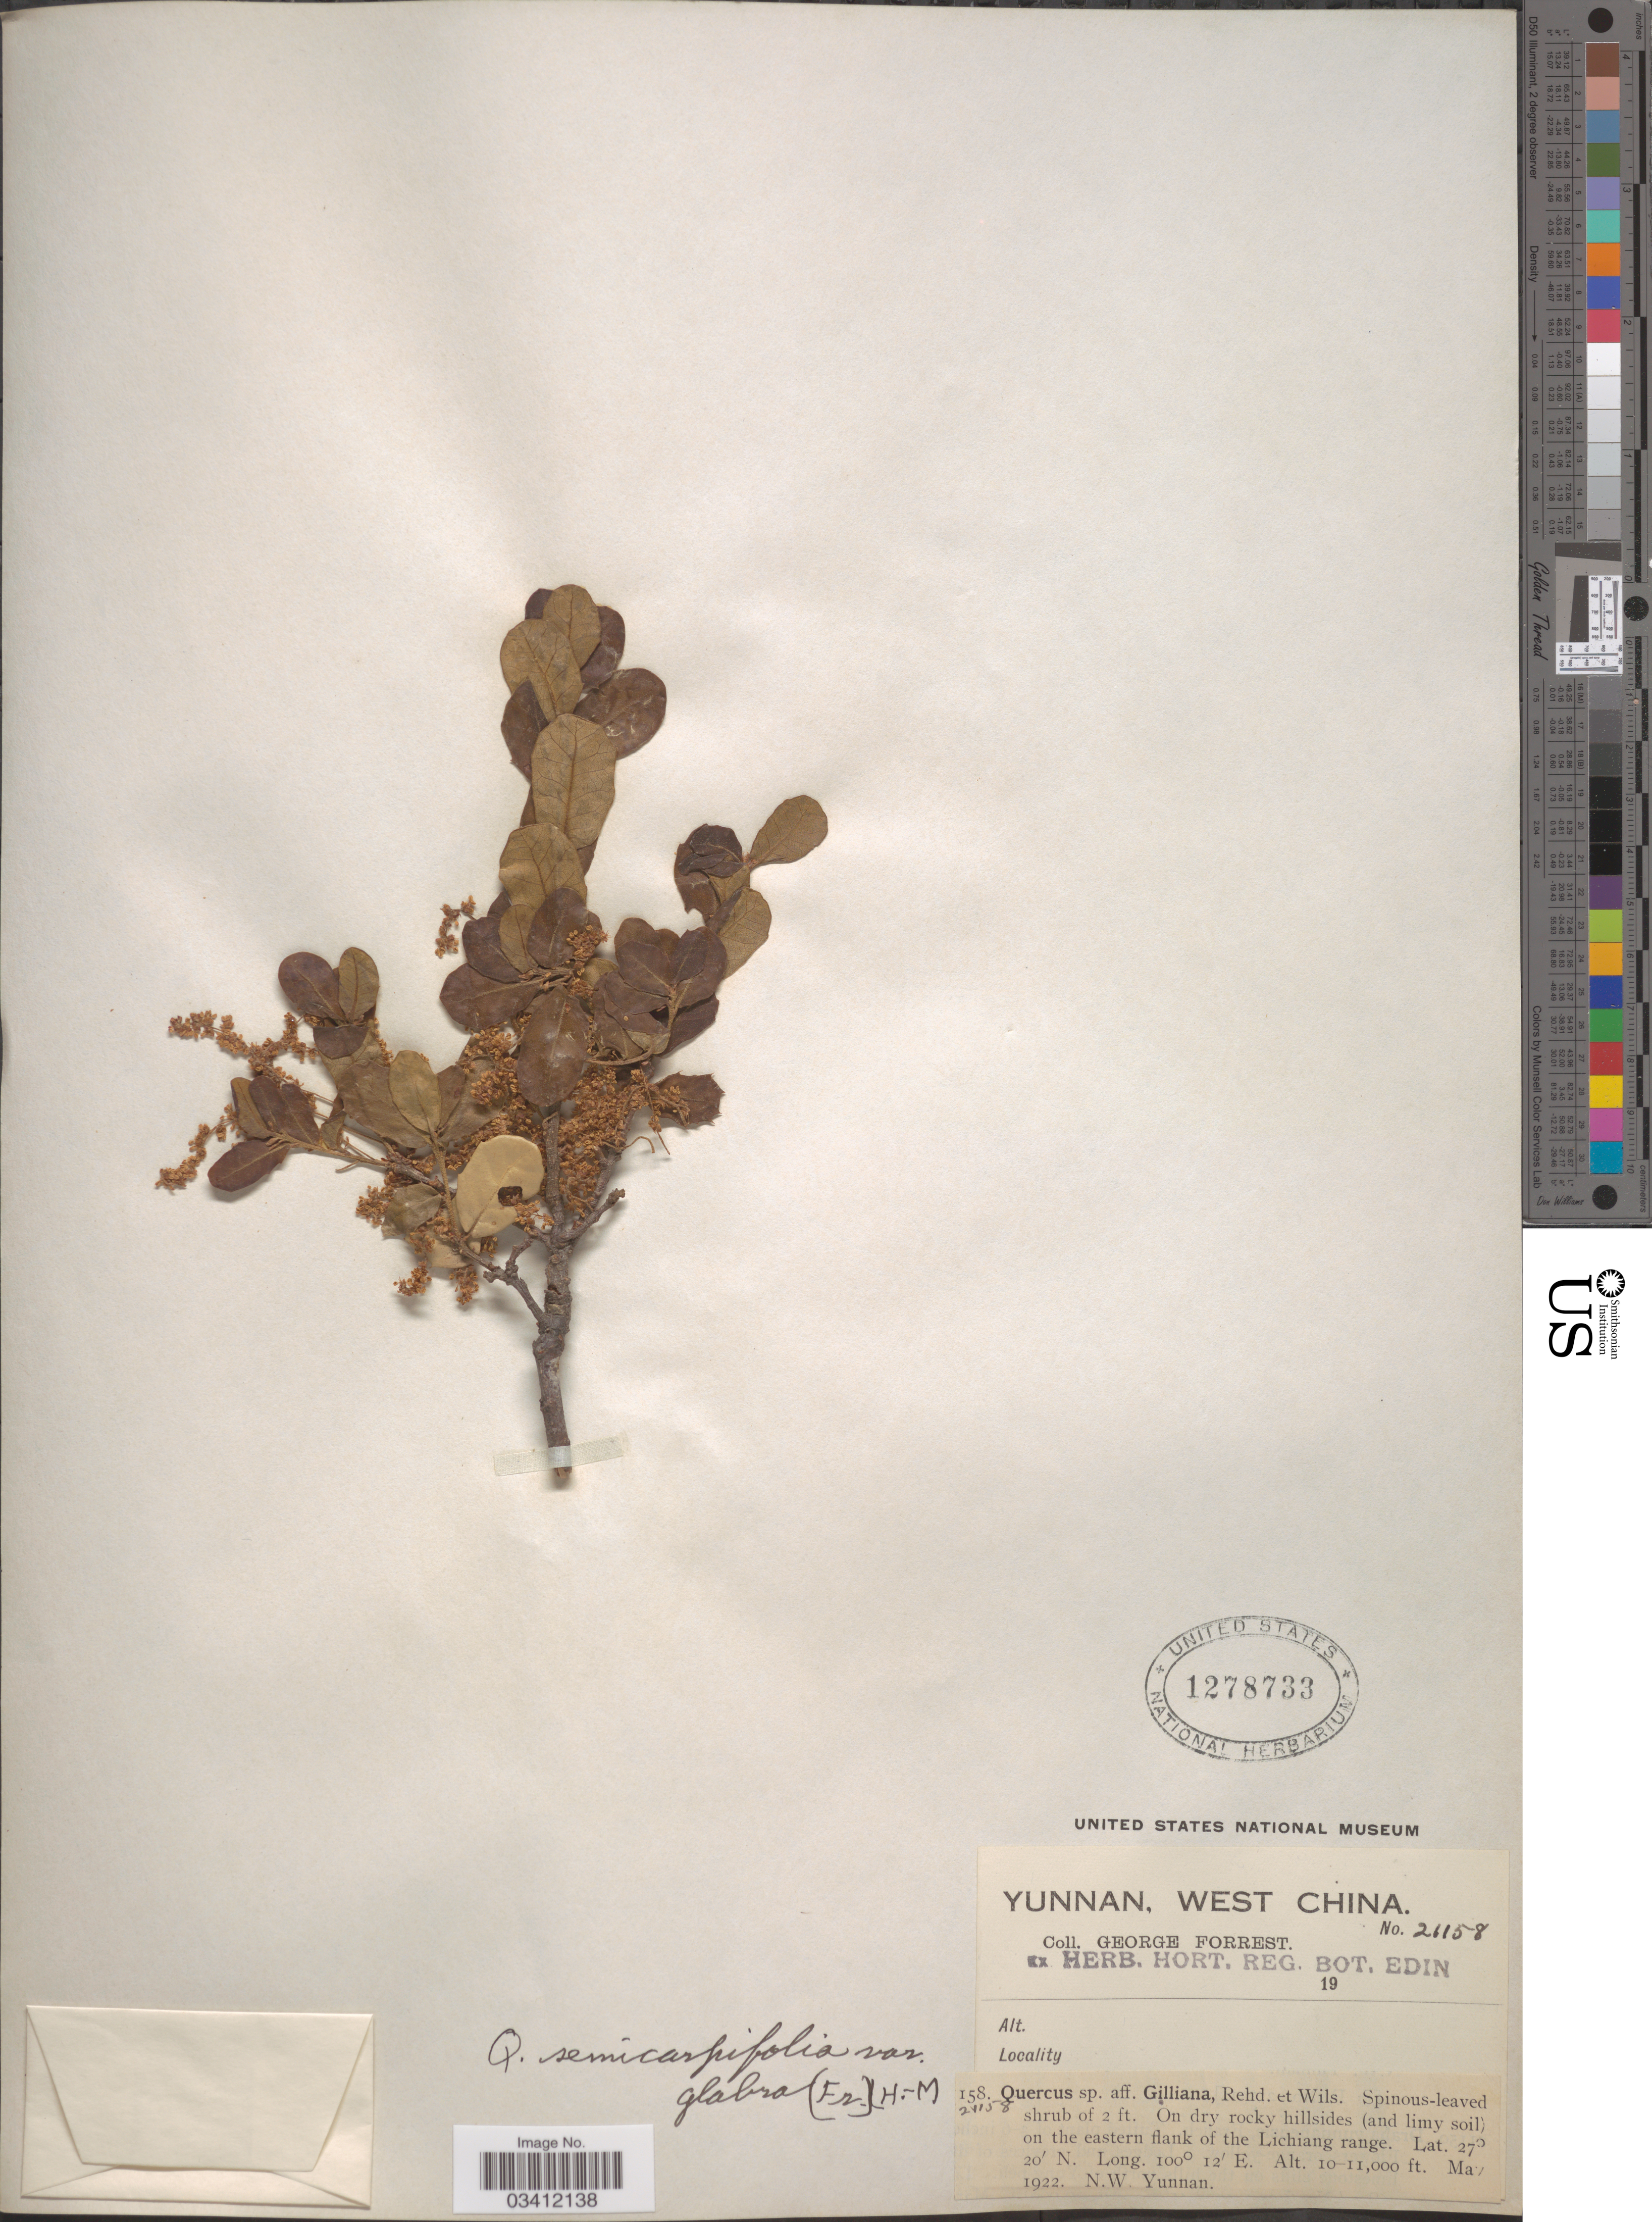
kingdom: Plantae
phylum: Tracheophyta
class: Magnoliopsida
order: Fagales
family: Fagaceae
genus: Quercus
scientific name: Quercus pseudosemecarpifolia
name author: A. Camus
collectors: G. Forrest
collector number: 21158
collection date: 1922-05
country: China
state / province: Yunnan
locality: West China. On dry rocky hillsides (and limy soil) on the eastern flank of the Lichiang range. N.W. Yunnan.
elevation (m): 3048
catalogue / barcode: US 1278733